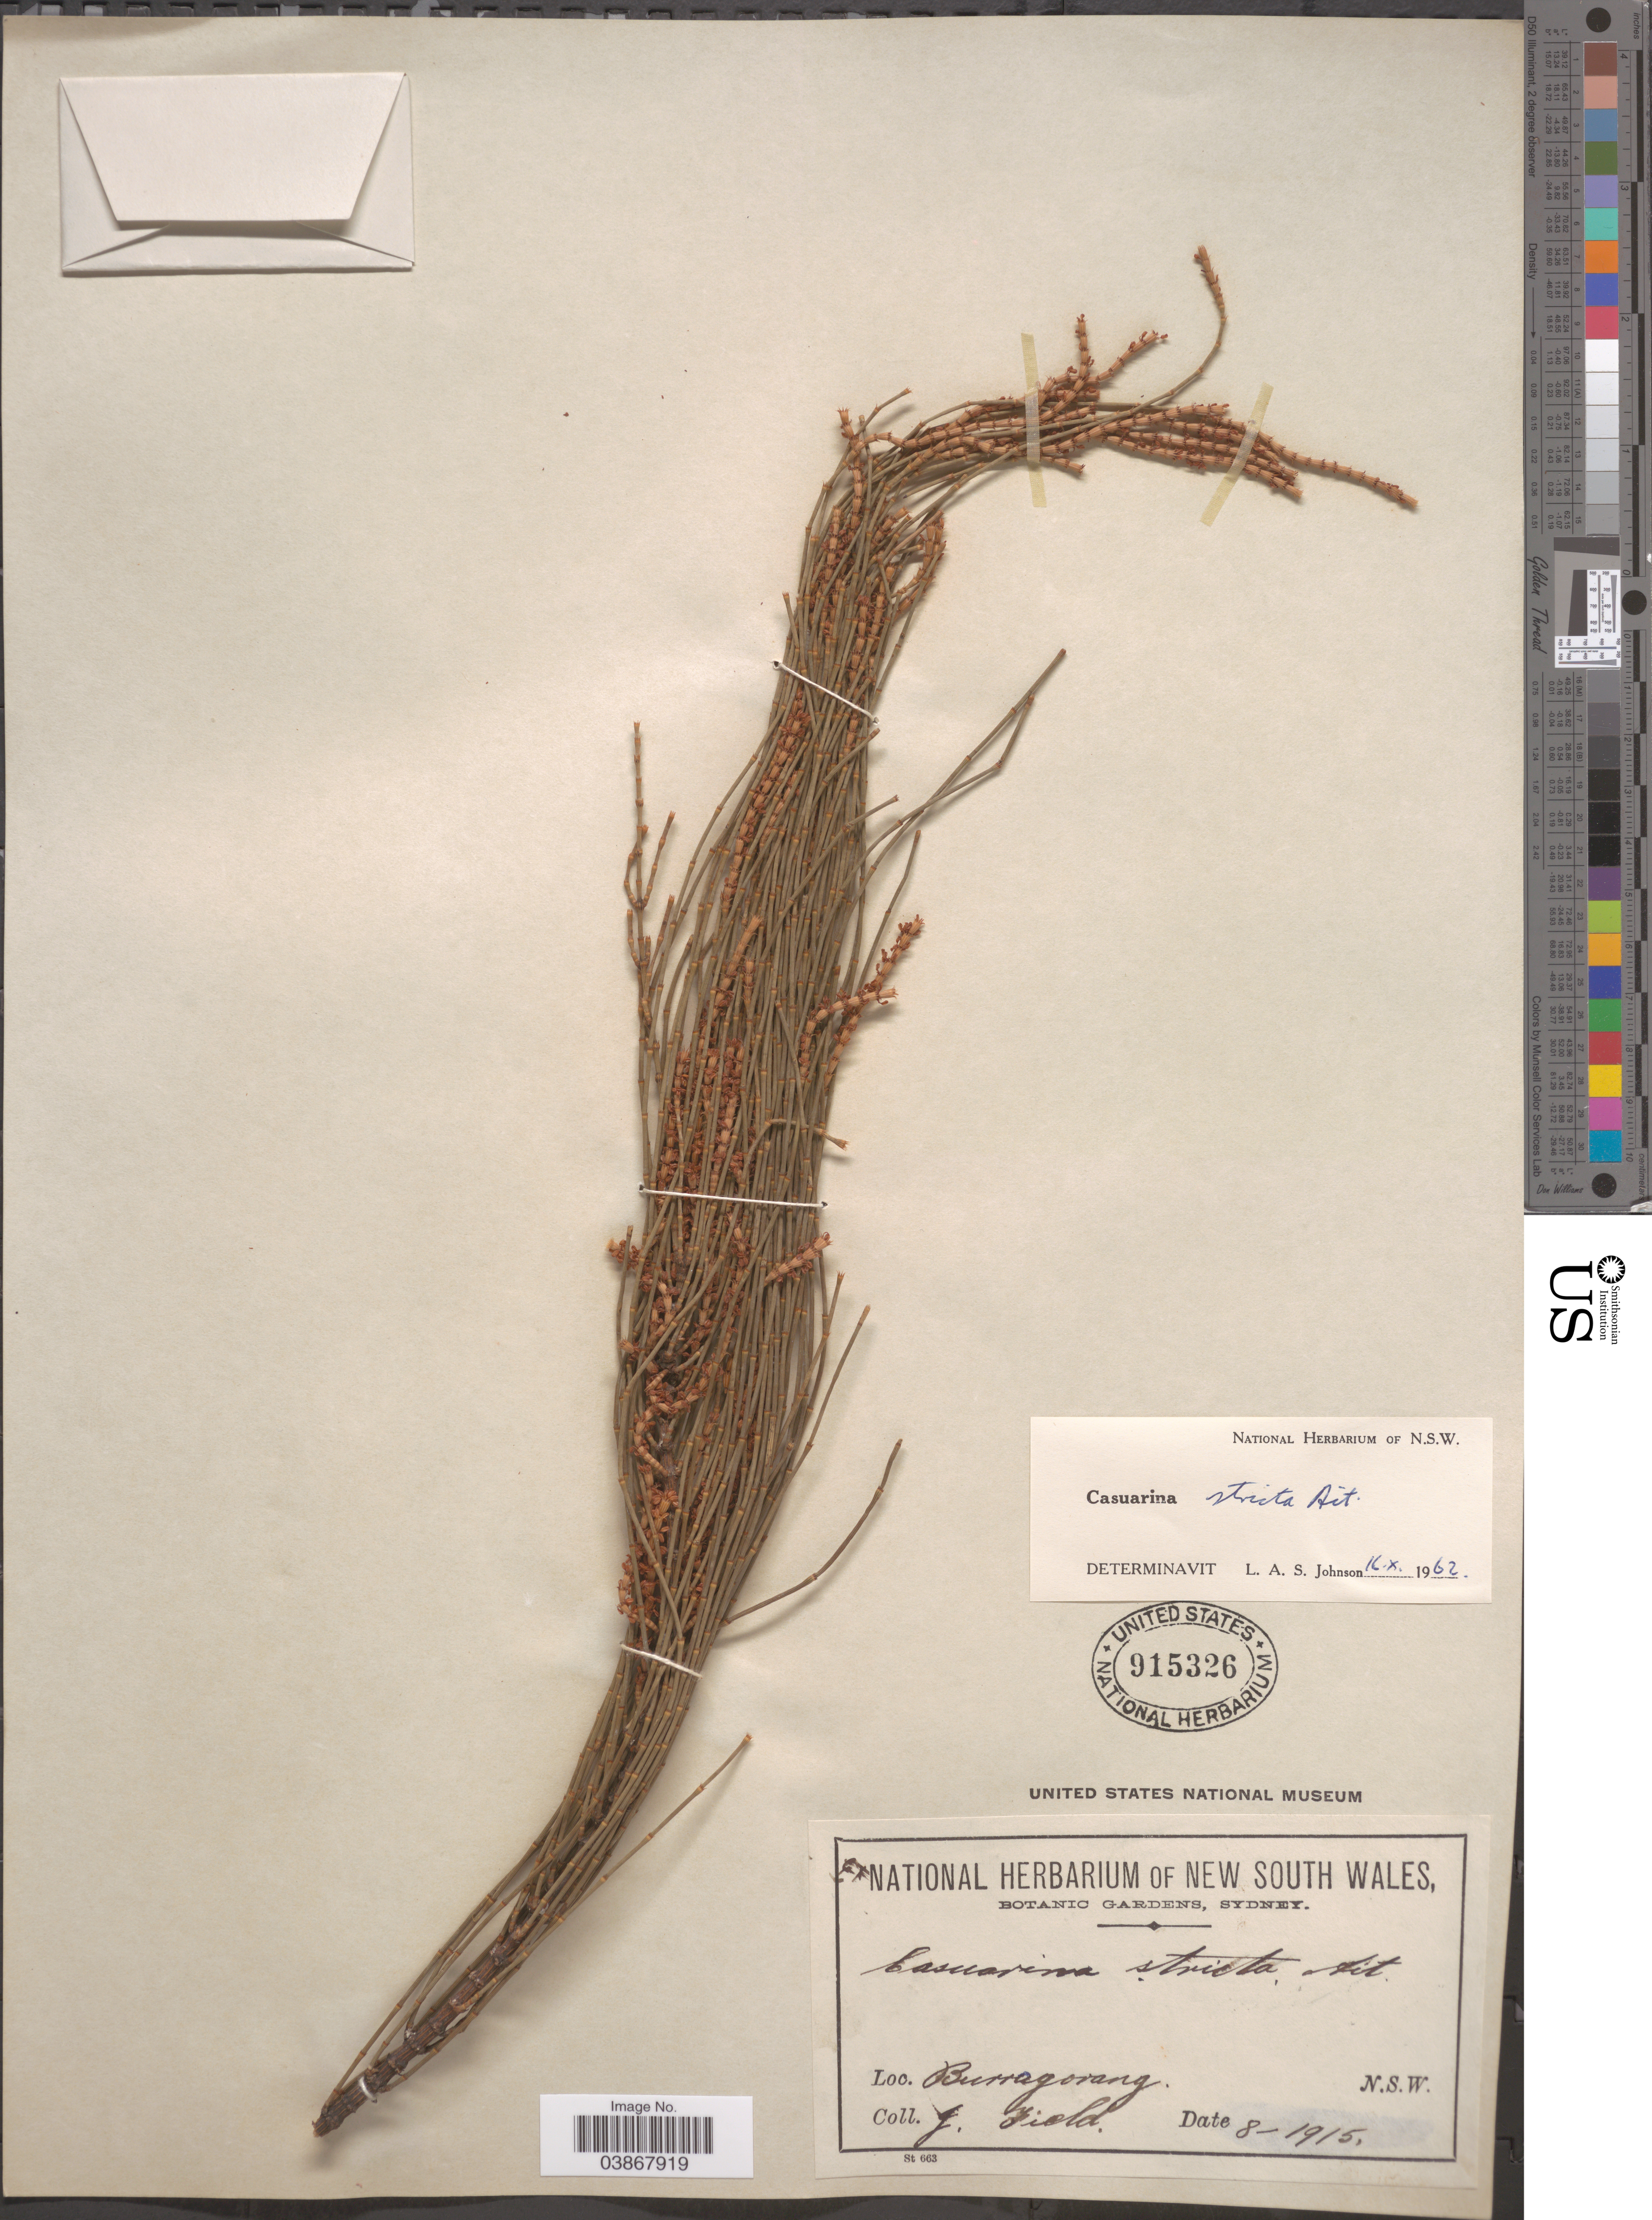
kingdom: Plantae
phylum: Tracheophyta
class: Magnoliopsida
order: Fagales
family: Casuarinaceae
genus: Casuarina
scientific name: Casuarina stricta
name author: Aiton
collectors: J. Field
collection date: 1915-08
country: Australia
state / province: New South Wales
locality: Burragorang.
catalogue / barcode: US 915326